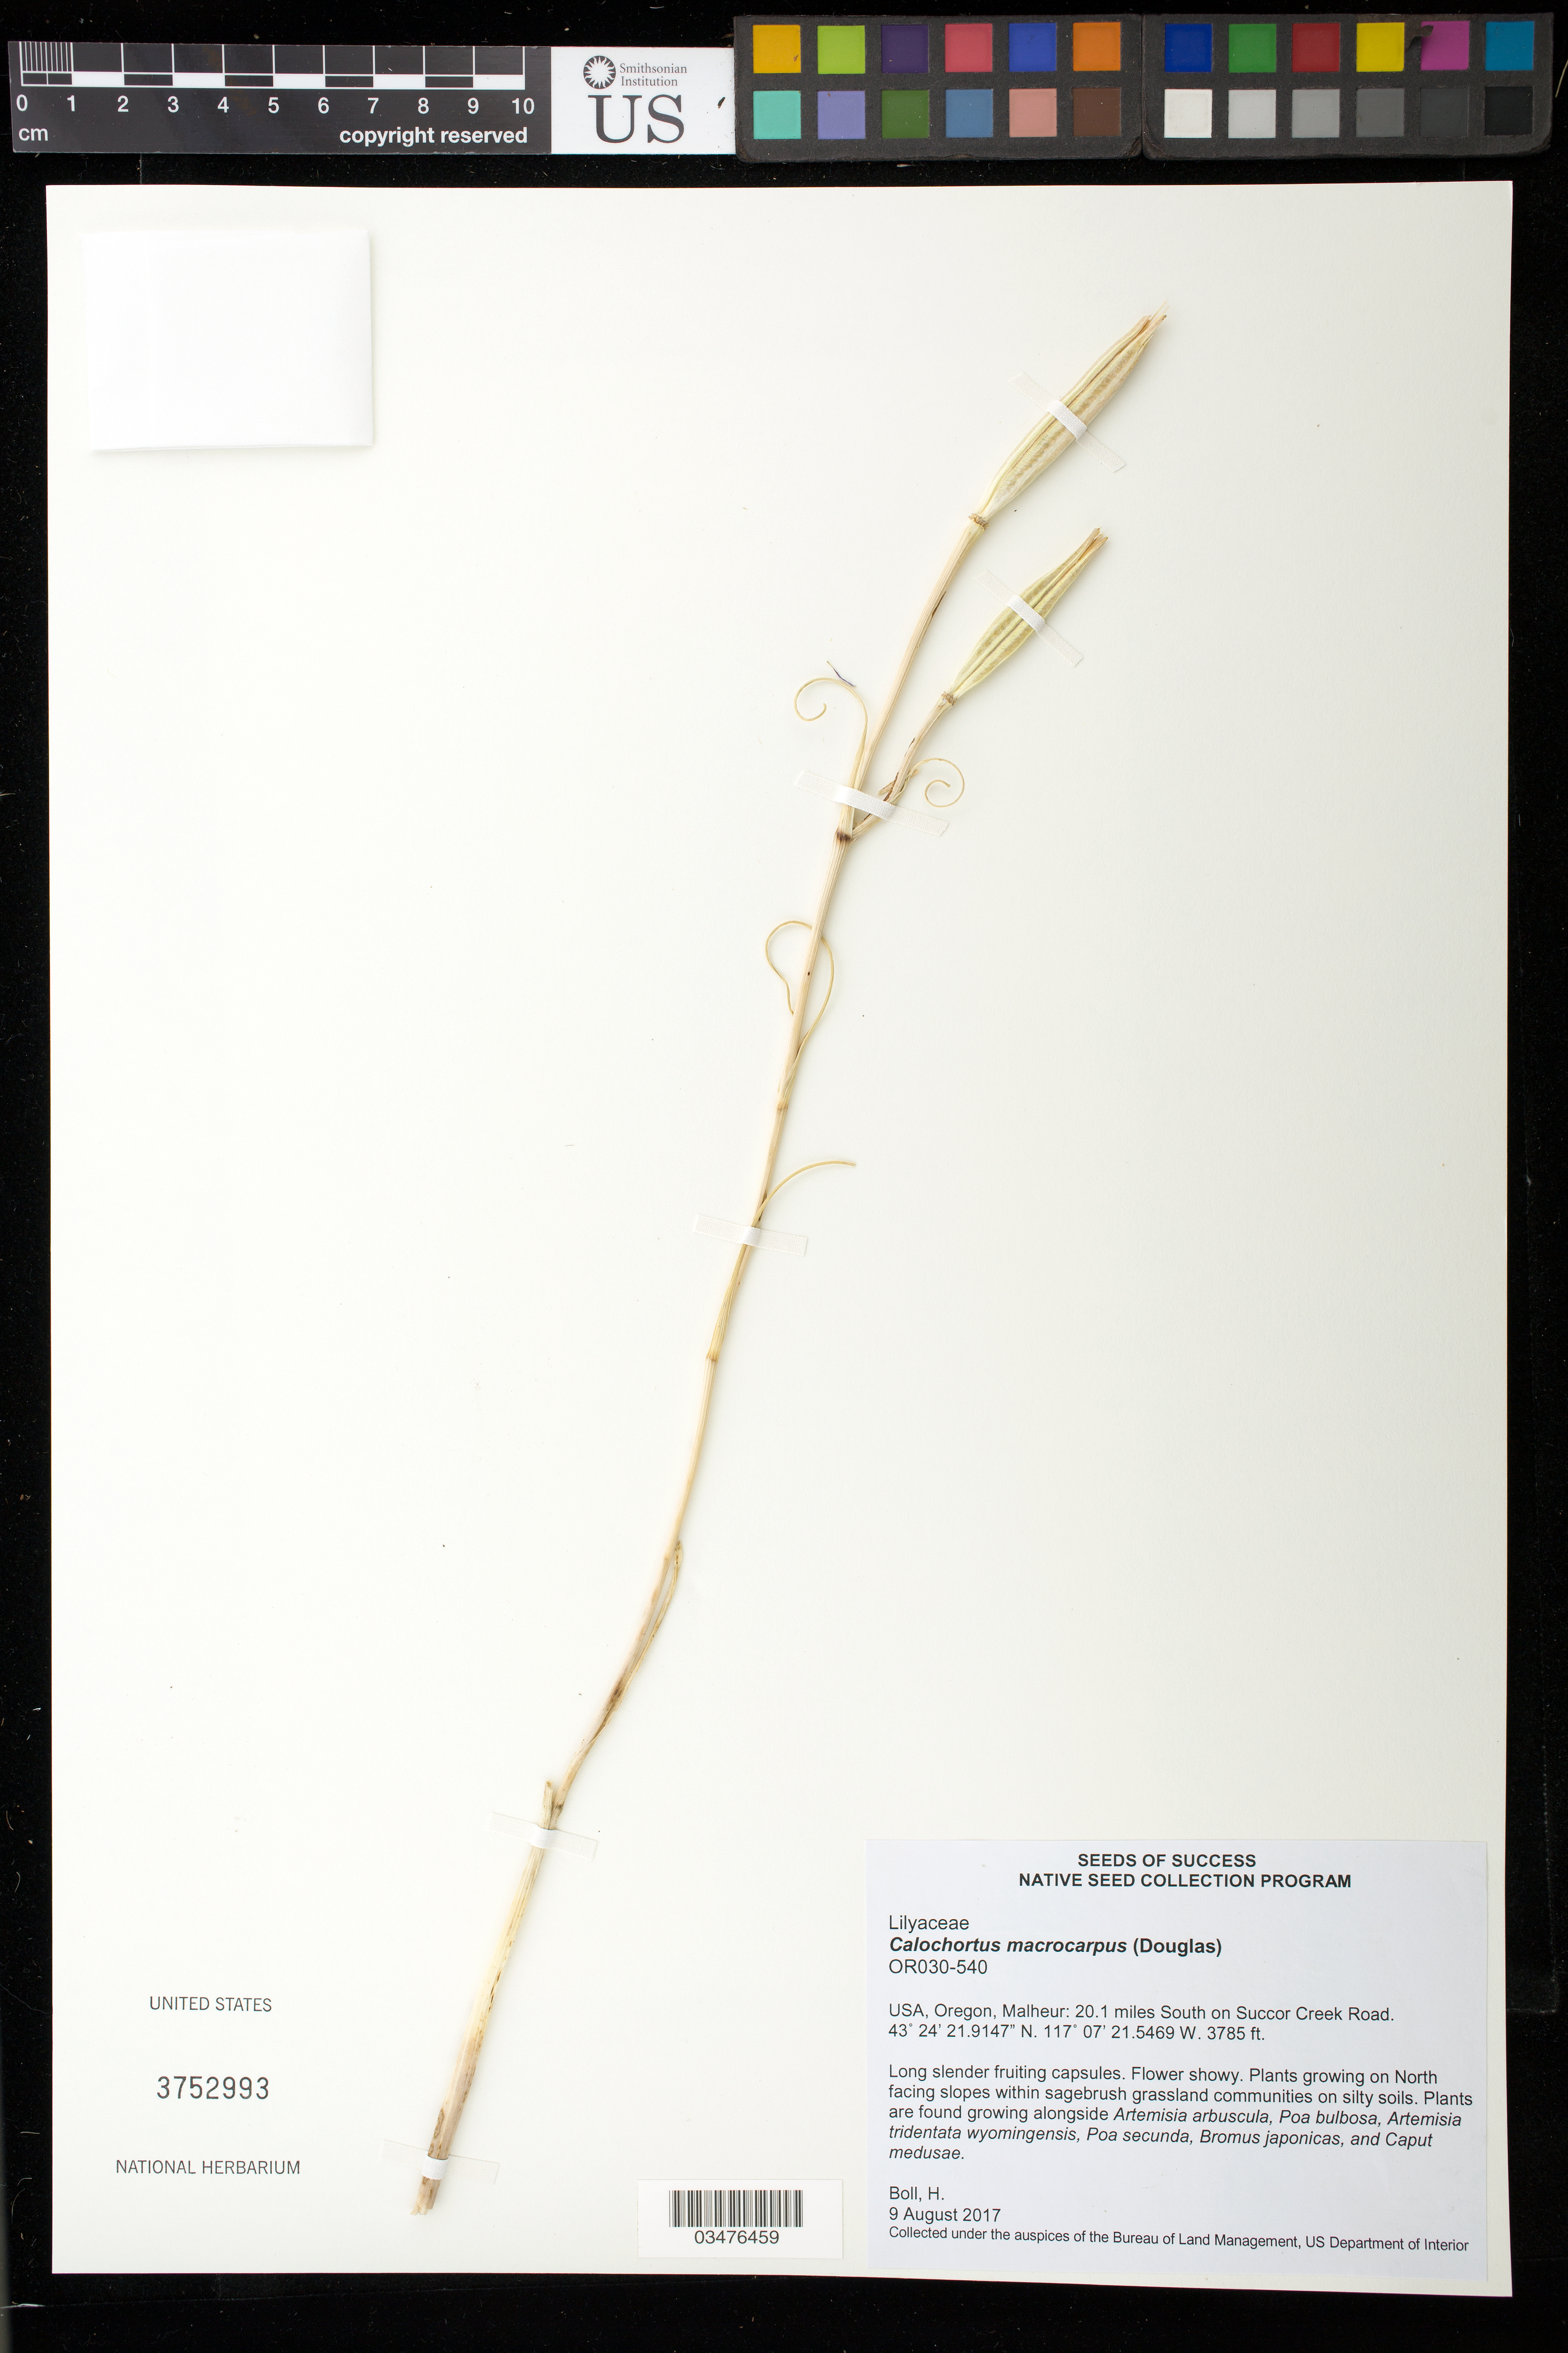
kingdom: Plantae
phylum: Tracheophyta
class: Liliopsida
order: Liliales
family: Liliaceae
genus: Calochortus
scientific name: Calochortus macrocarpus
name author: Douglas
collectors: H. Boll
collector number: OR030-540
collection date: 2017-08-09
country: United States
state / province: Oregon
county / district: Malheur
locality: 20.1 mi. S on Succor Creek Road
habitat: Found on North/North East facing slopes within sagebrush communities. Also found on small knobs and rock outcroppings.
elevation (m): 1154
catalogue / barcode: US 3752993